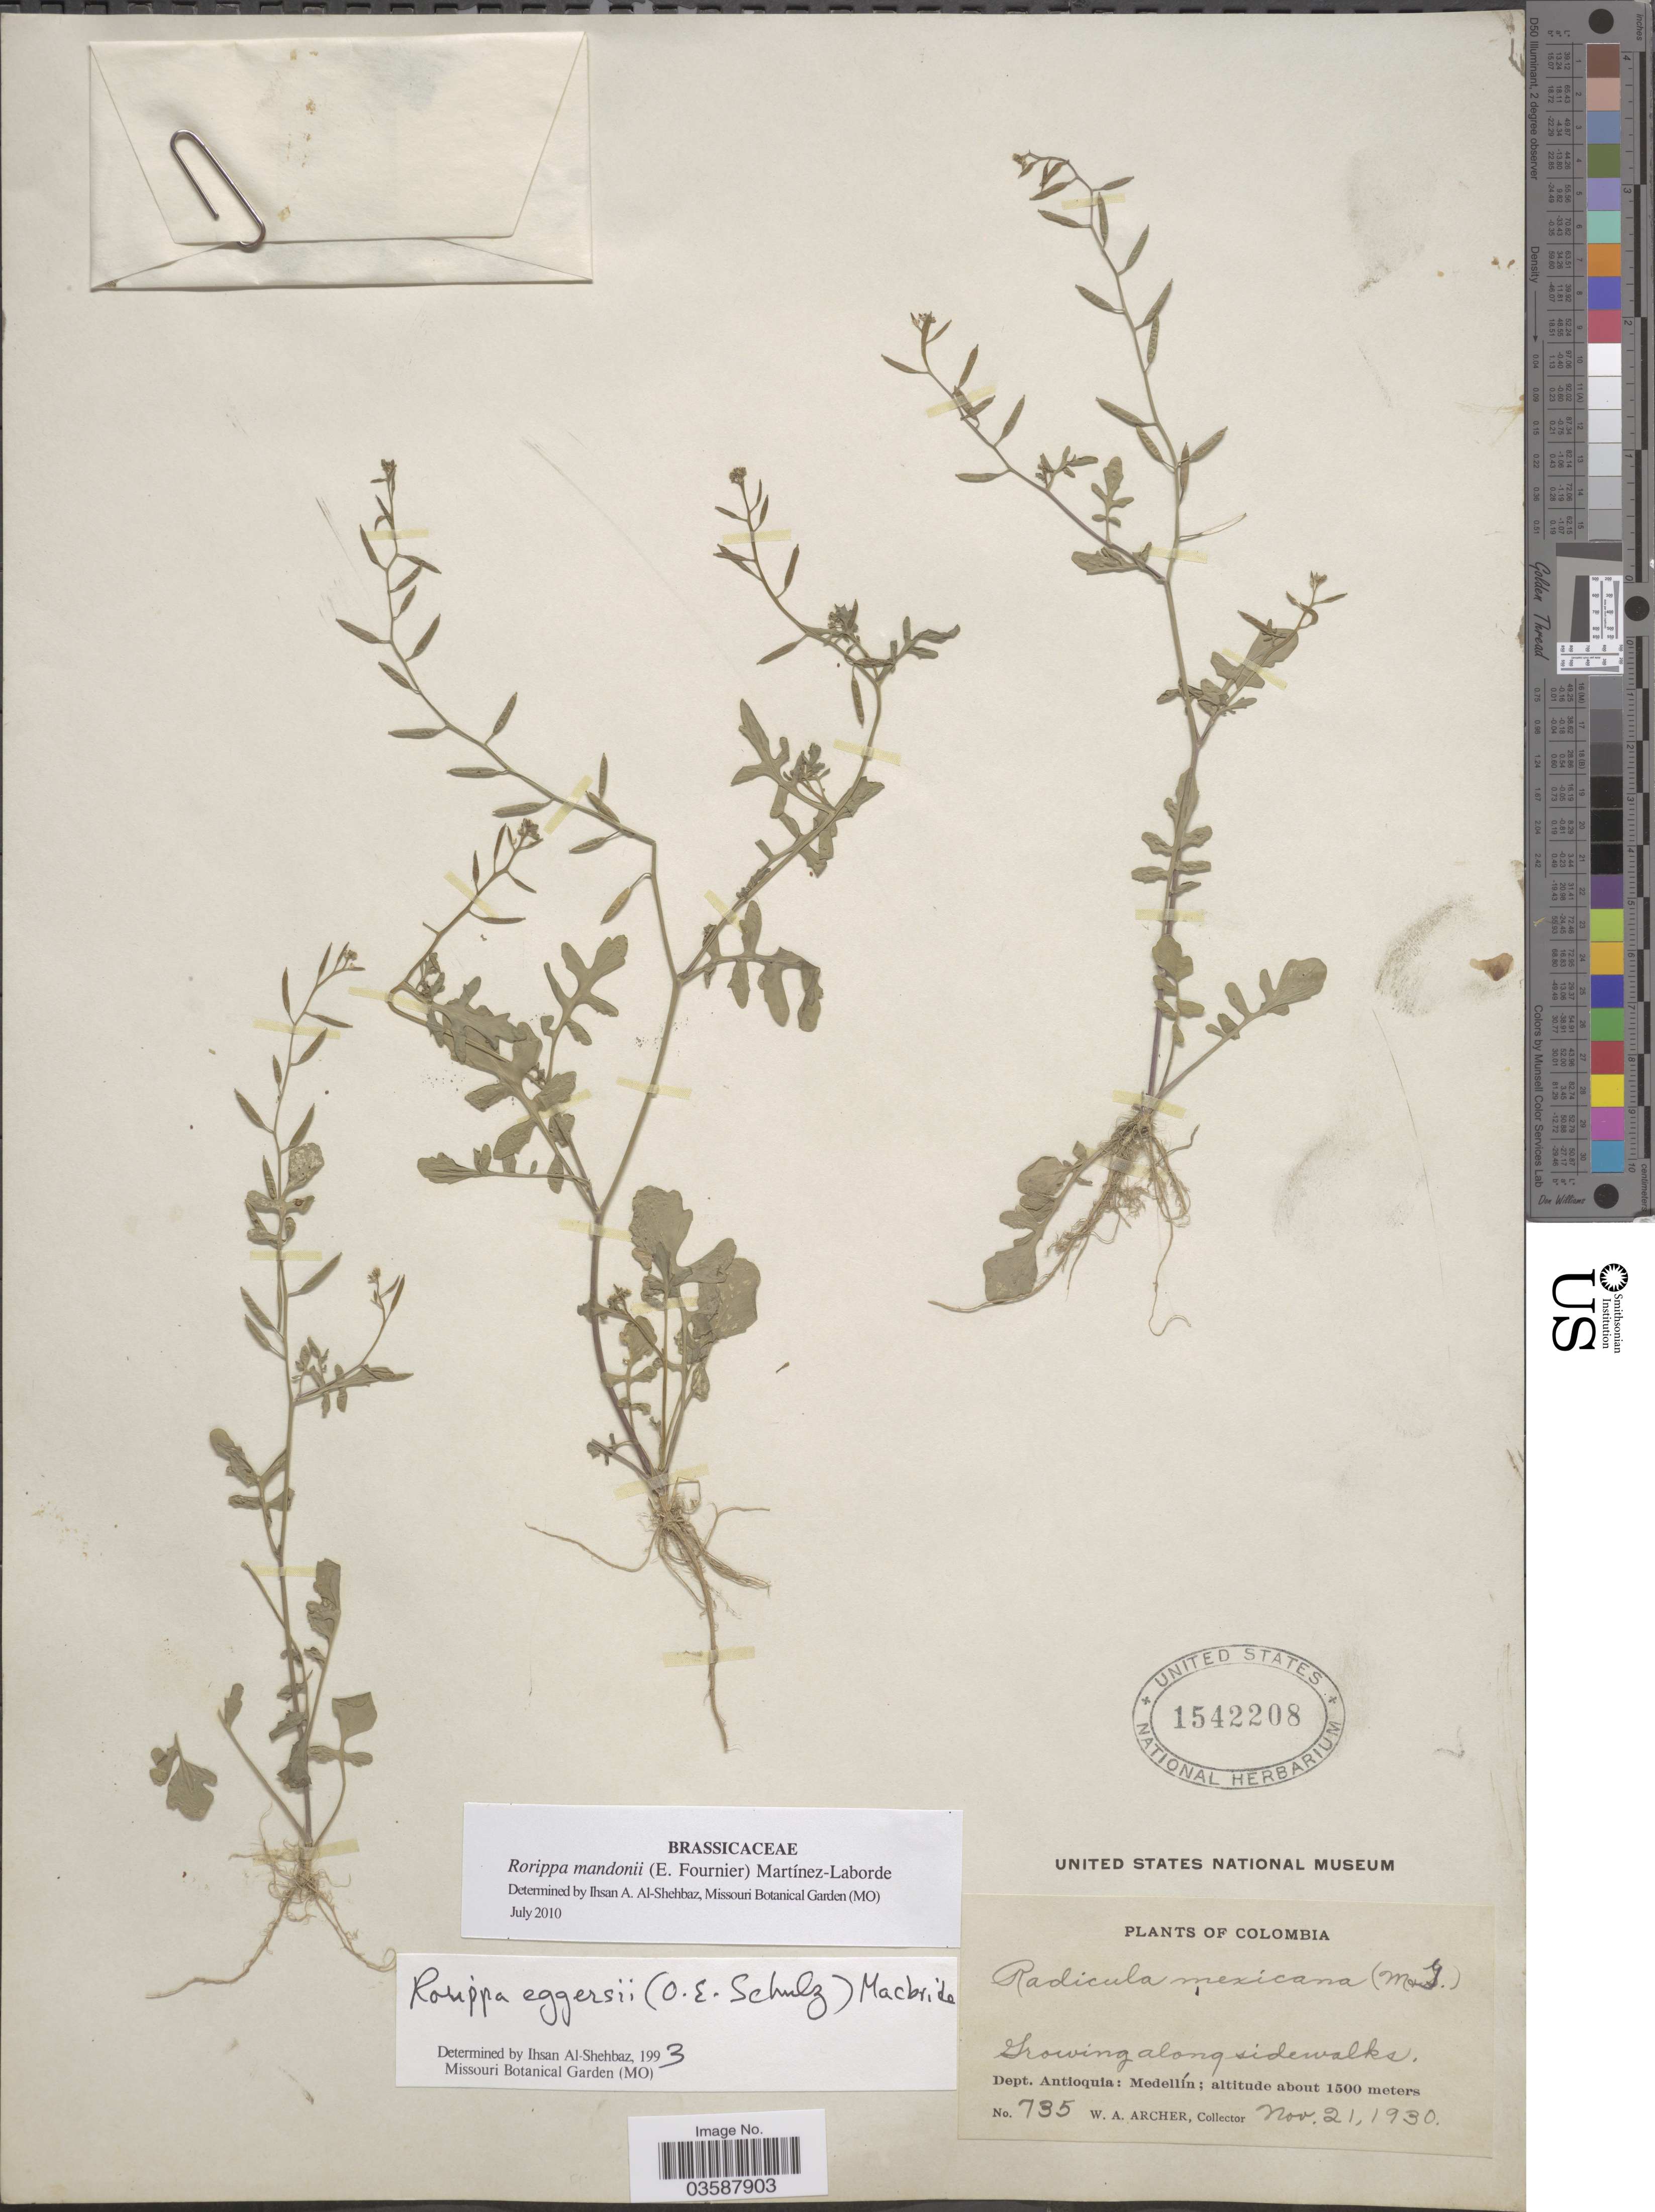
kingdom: Plantae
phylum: Tracheophyta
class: Magnoliopsida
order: Brassicales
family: Brassicaceae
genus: Rorippa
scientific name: Rorippa mandonii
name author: (E. Fourn.) Martinez-Laborde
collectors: W. Archer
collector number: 735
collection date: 1930-11-21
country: Colombia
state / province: Antioquia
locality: Dept. Antioquia: Medellín.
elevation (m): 1500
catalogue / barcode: US 1542208